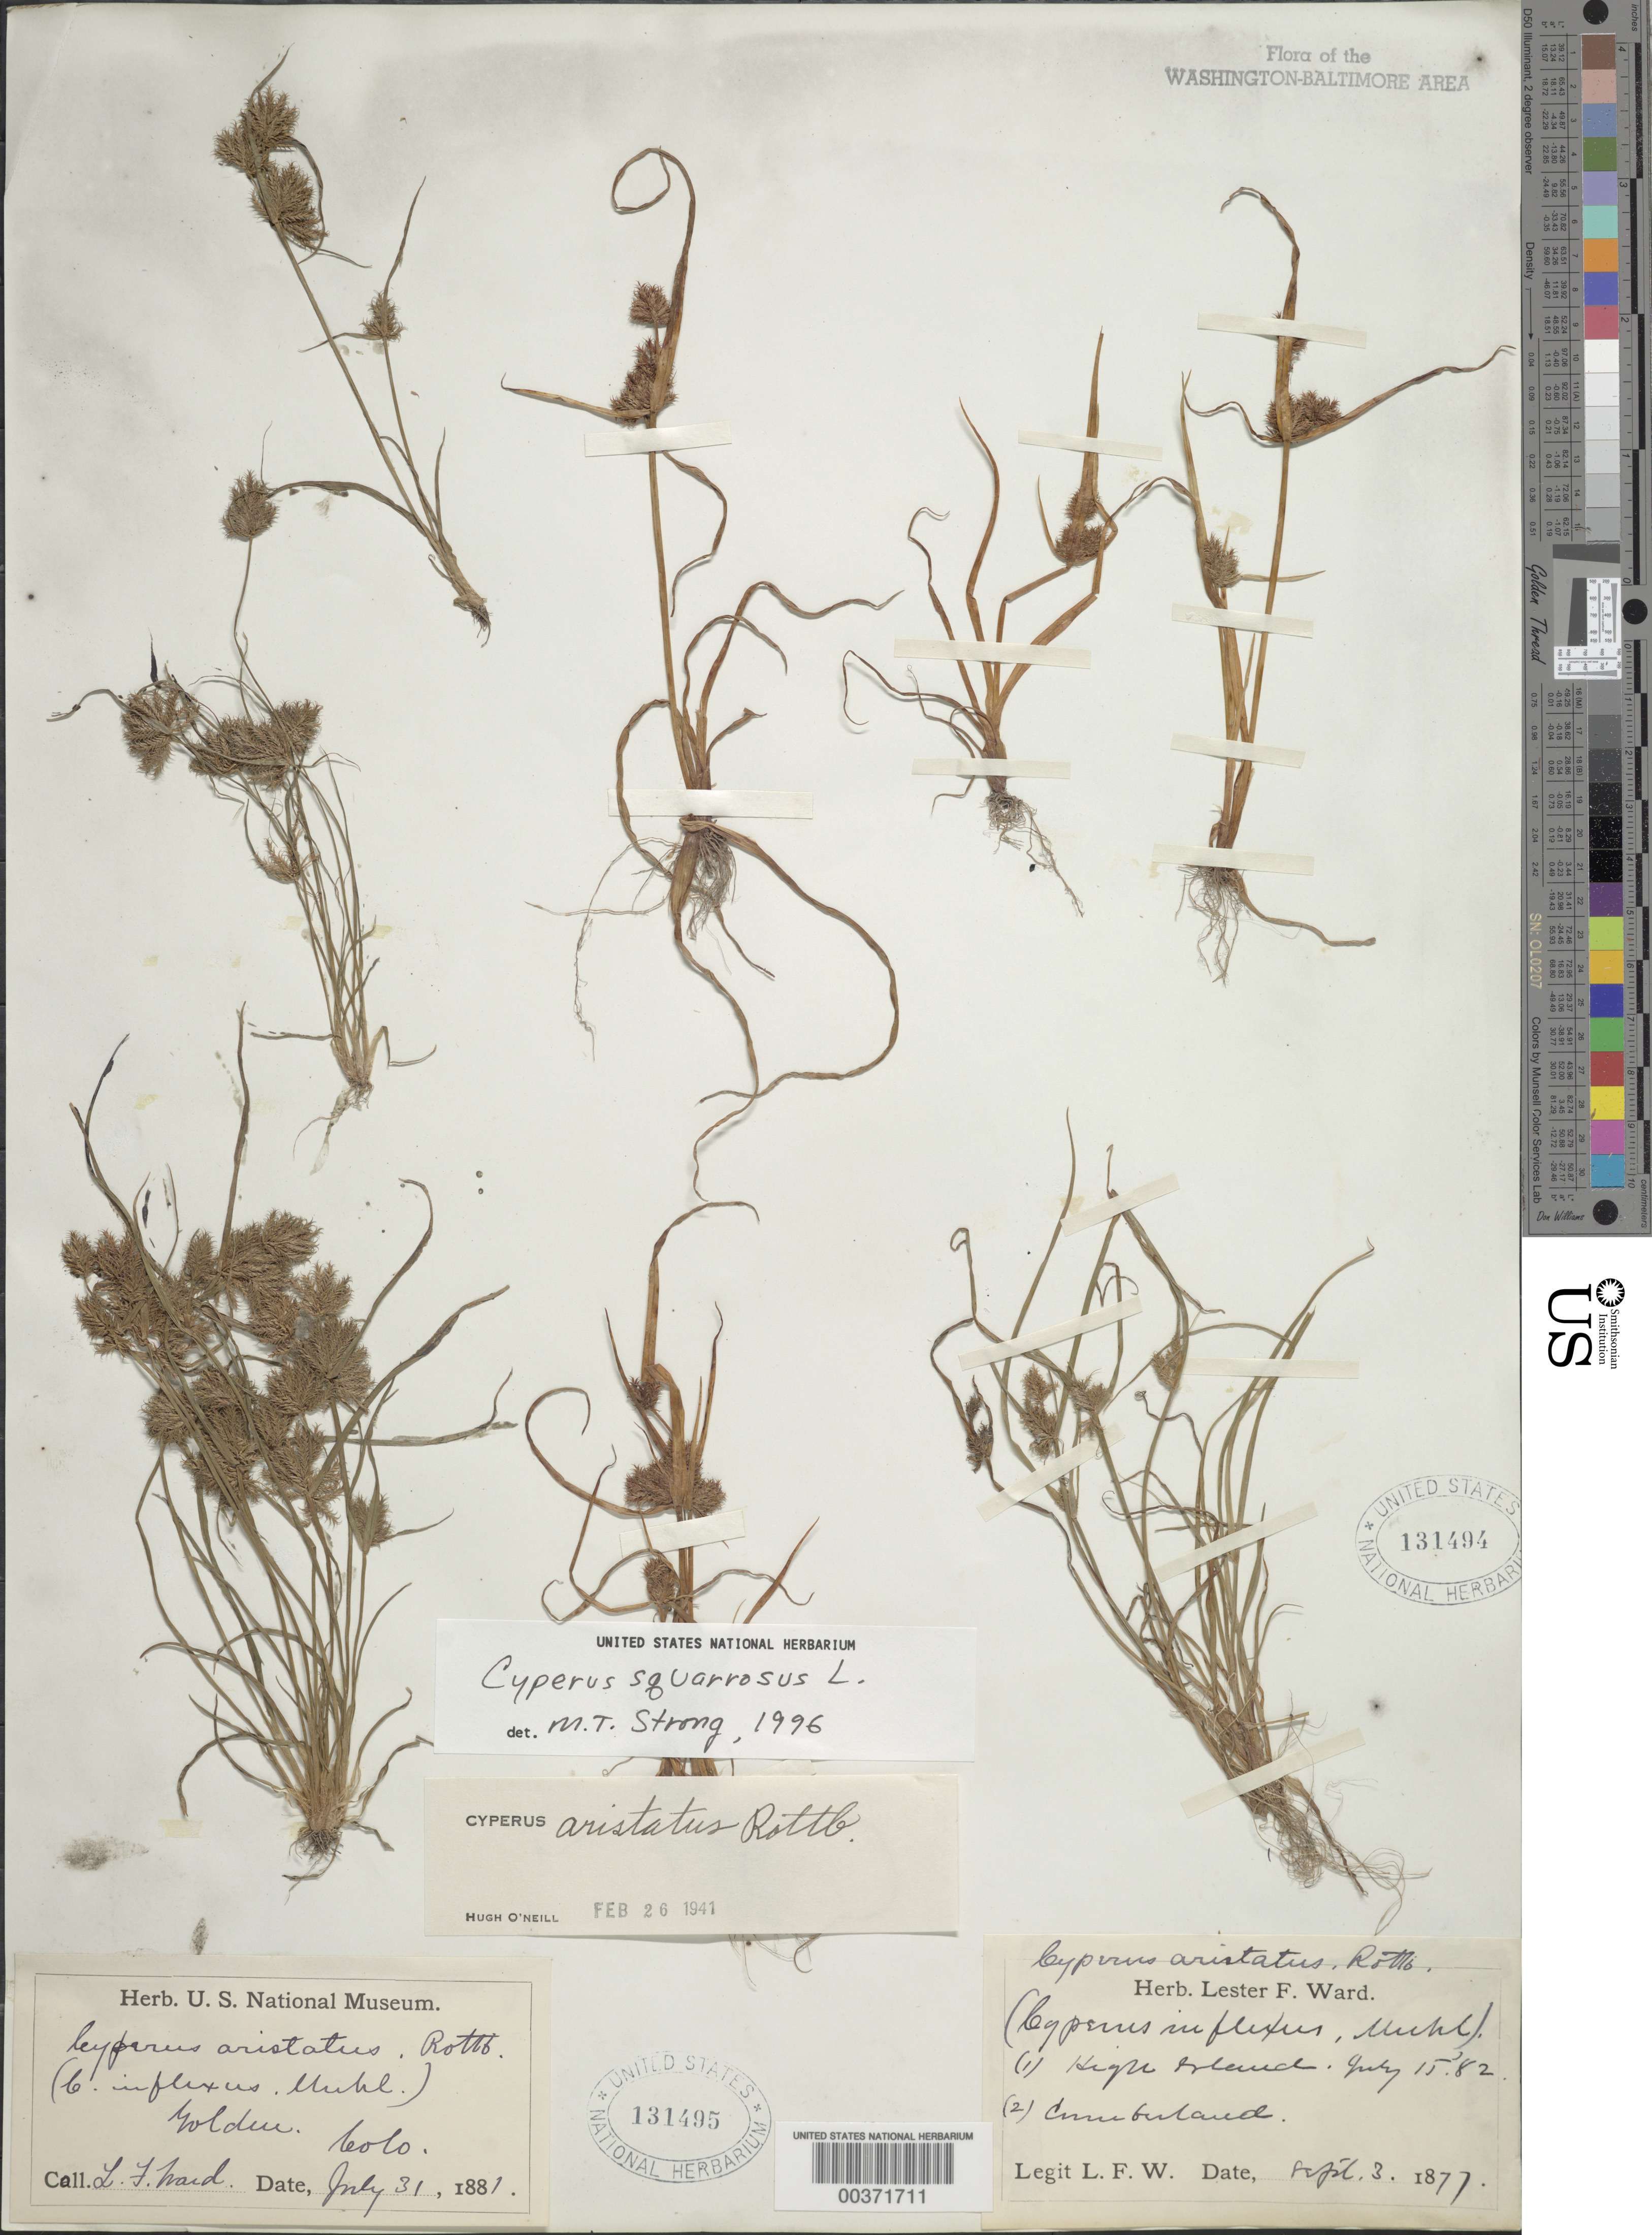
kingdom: Plantae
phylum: Tracheophyta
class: Liliopsida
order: Poales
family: Cyperaceae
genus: Cyperus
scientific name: Cyperus squarrosus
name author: L.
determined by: Strong, M. T., (US), Smithsonian Institution - National Museum of Natural History (UNITED STATES)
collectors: L. F. Ward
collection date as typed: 15 Jul 1877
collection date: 1877-07-15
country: United States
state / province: Maryland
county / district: Montgomery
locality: High Island C. & O. Canal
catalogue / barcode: US 131494